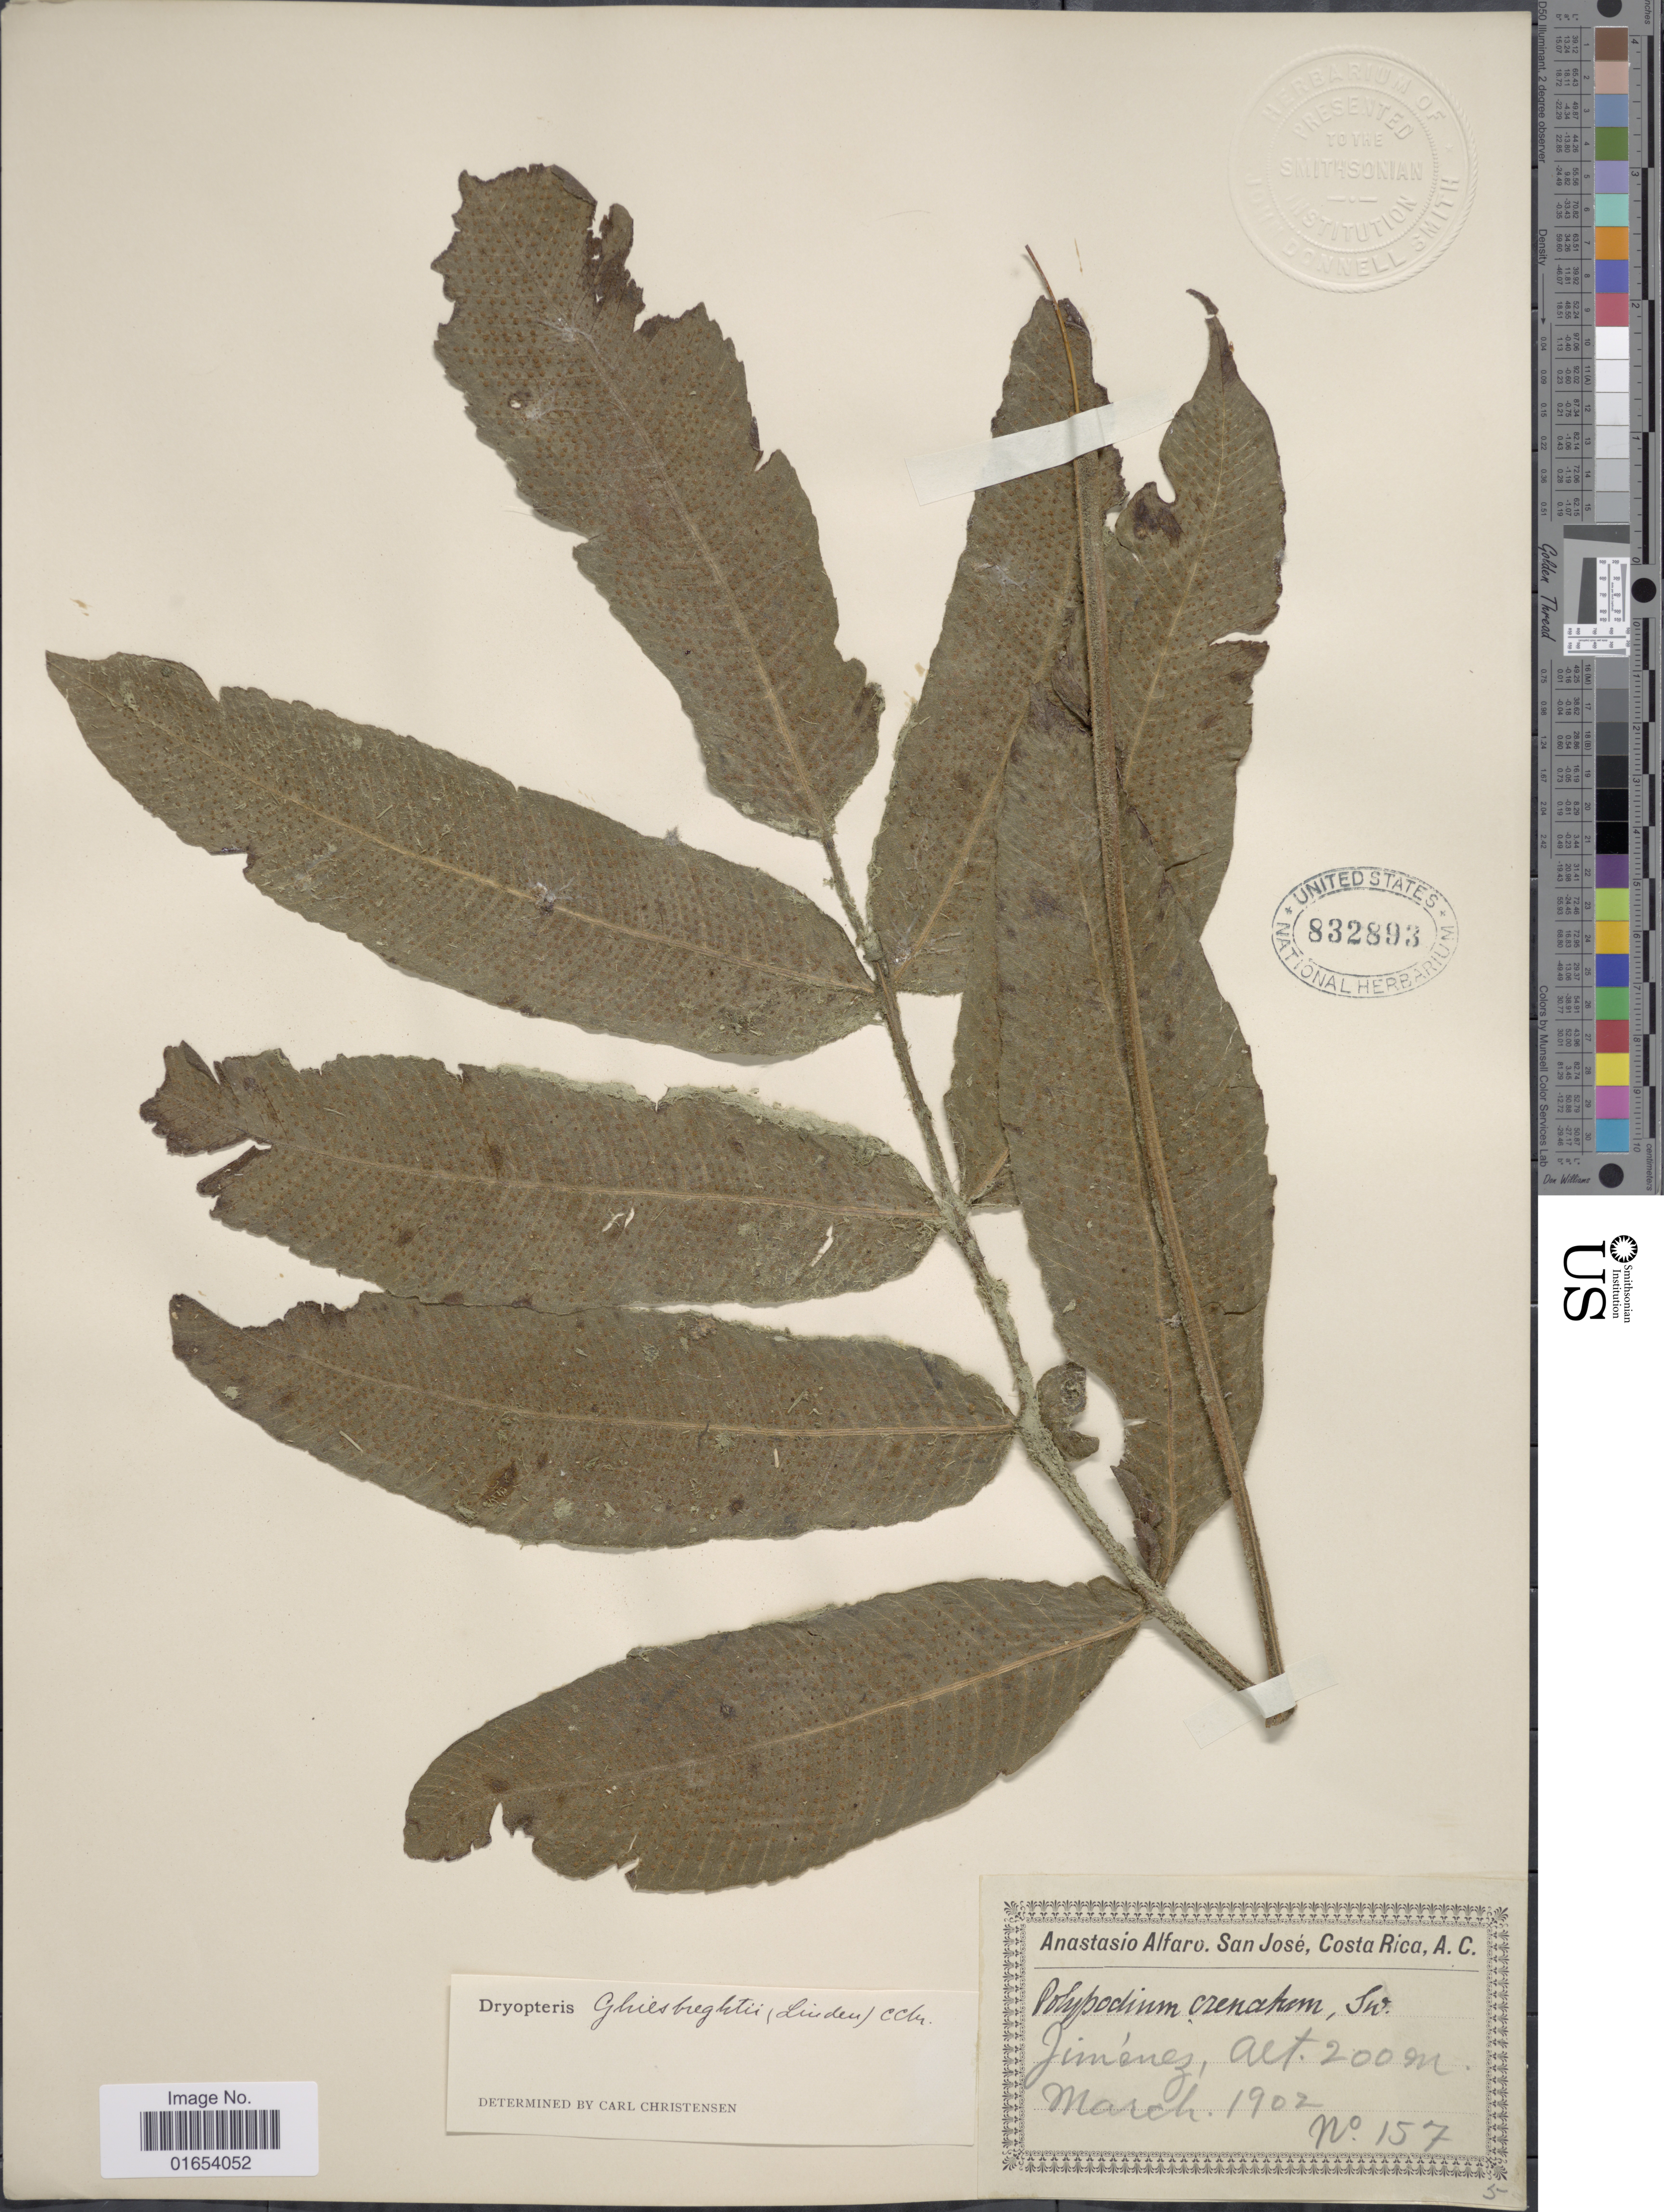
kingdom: Plantae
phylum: Tracheophyta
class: Polypodiopsida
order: Polypodiales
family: Thelypteridaceae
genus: Goniopteris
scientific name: Goniopteris ghiesbreghtii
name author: (Linden) J. Sm.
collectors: A. Alfaro Gonzalez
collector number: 157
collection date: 1902-02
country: Costa Rica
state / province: San José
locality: San Jose, Costa Rica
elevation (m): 200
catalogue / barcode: US 832893